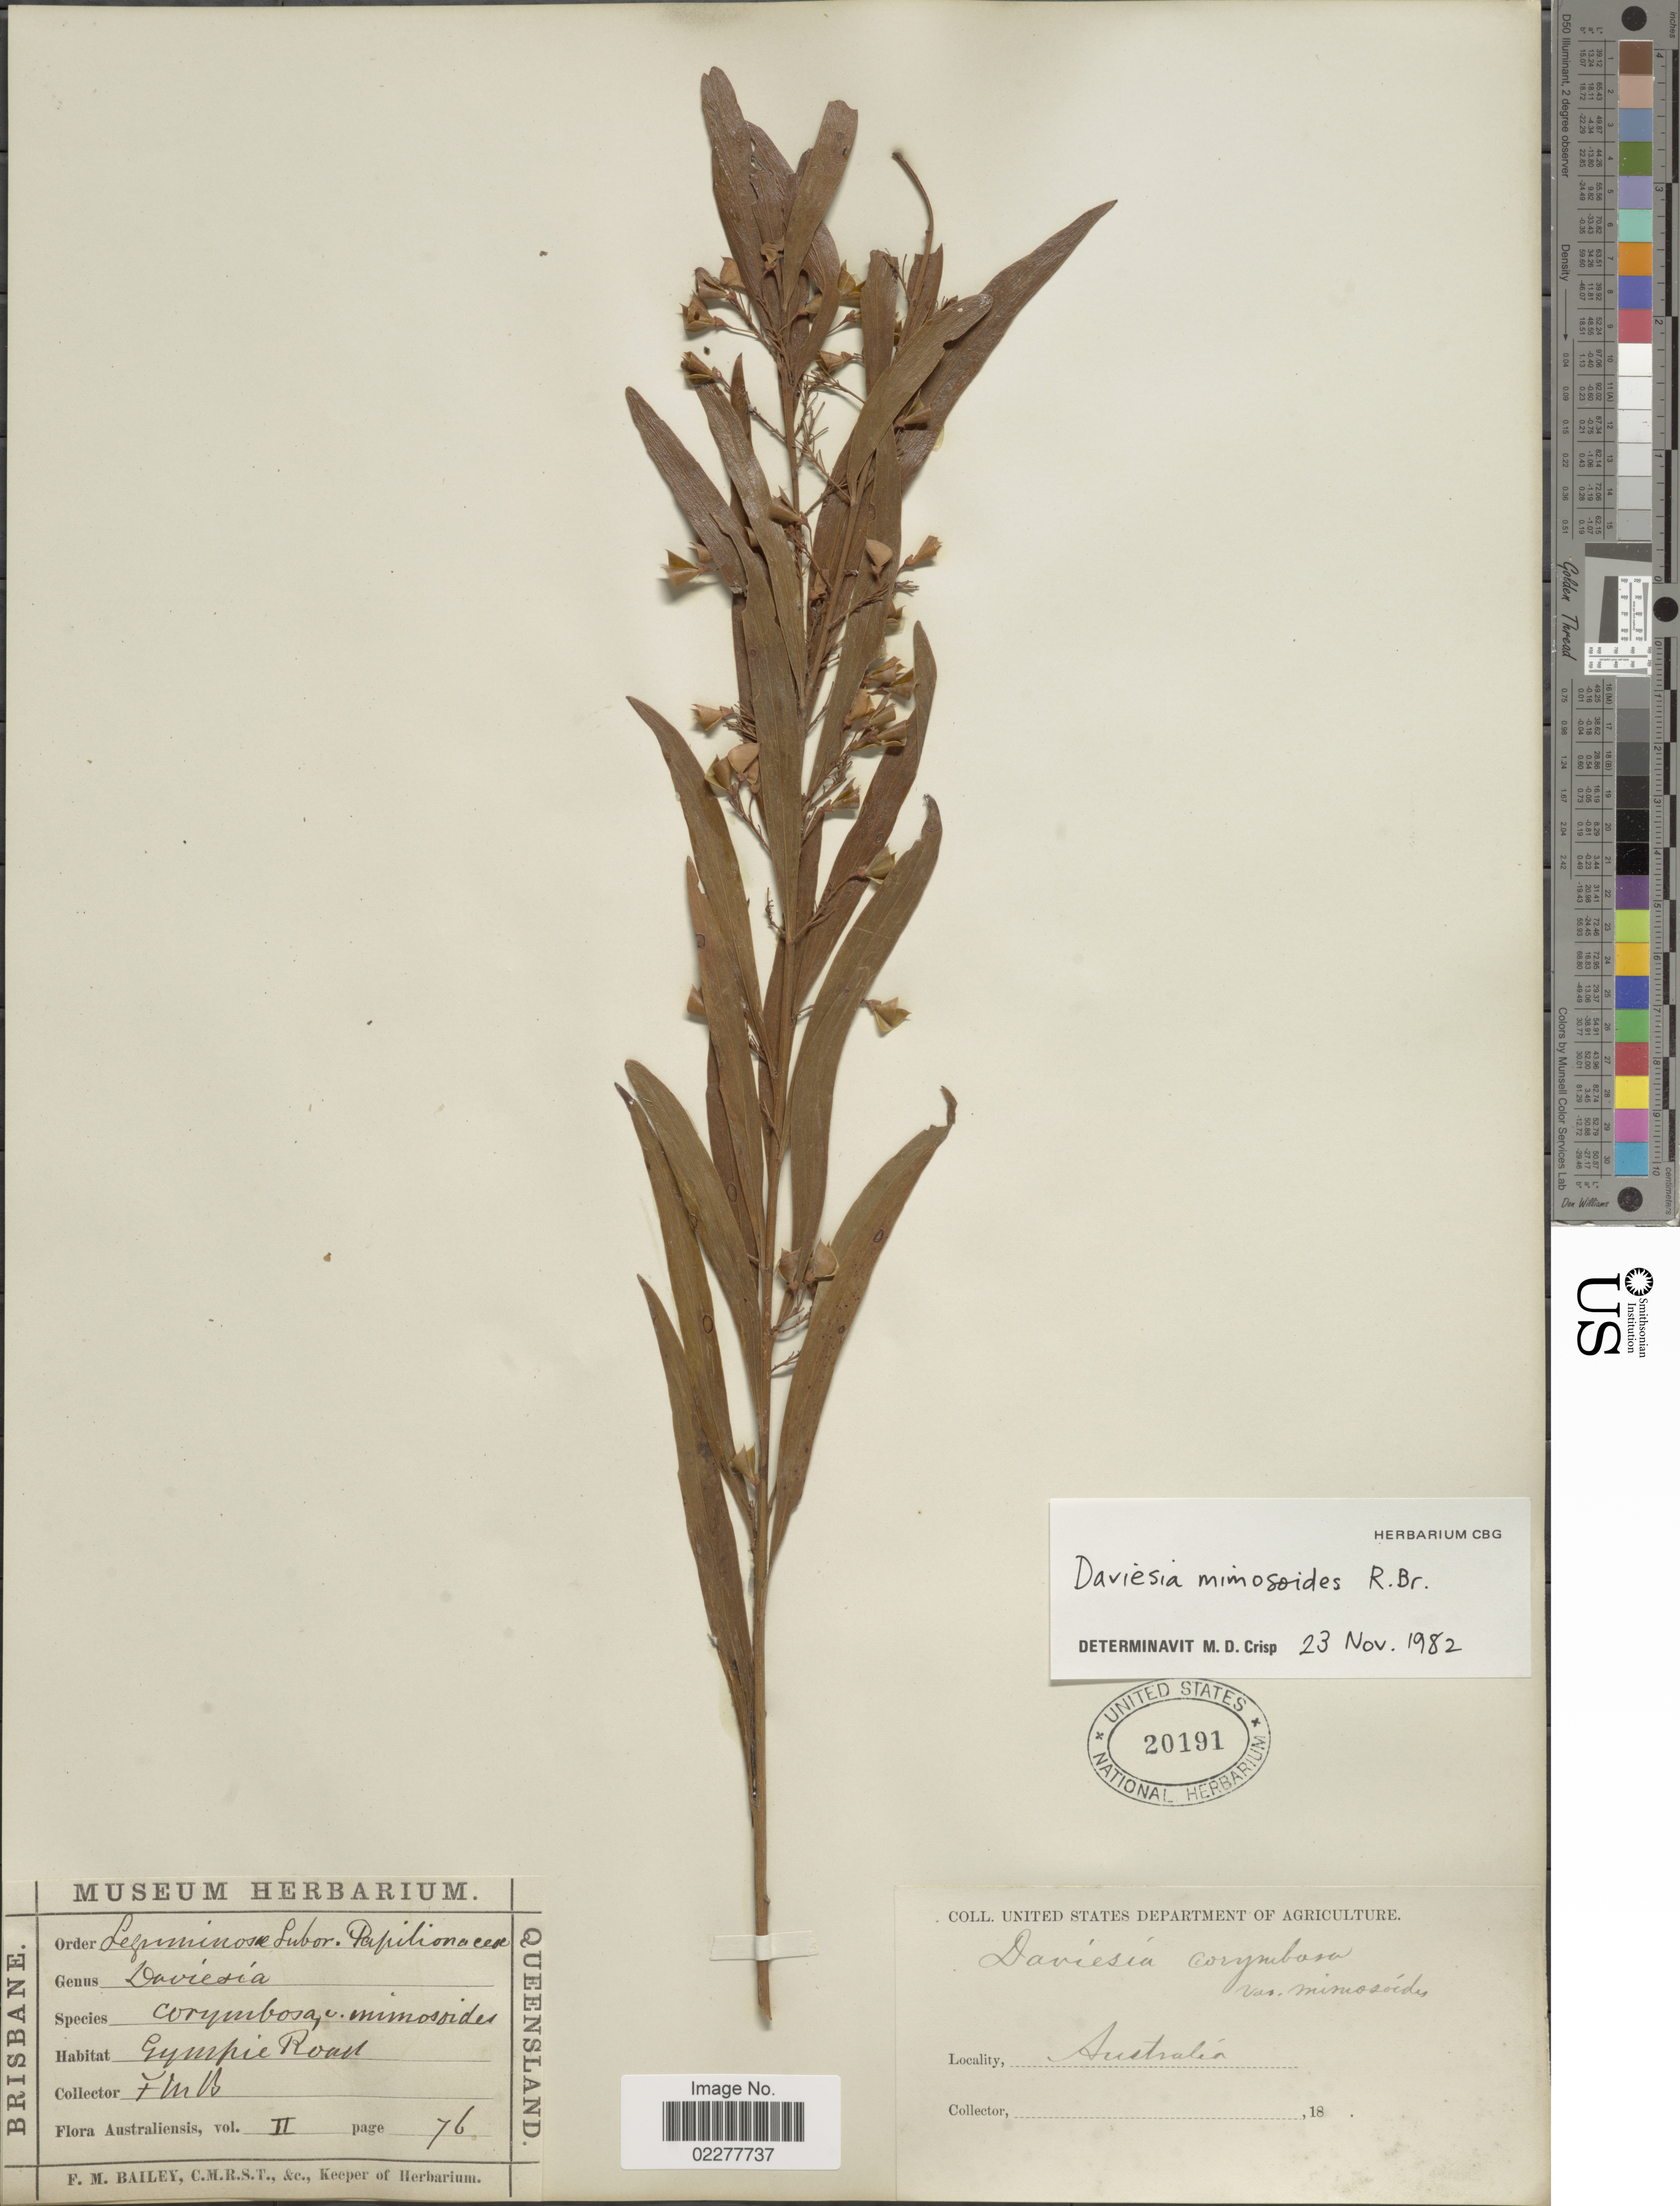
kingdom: Plantae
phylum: Tracheophyta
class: Magnoliopsida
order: Fabales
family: Fabaceae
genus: Daviesia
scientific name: Daviesia mimosoides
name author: R. Br.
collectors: F. M. Bailey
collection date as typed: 18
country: Australia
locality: Gympie Road. Australiensis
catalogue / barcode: US 20191